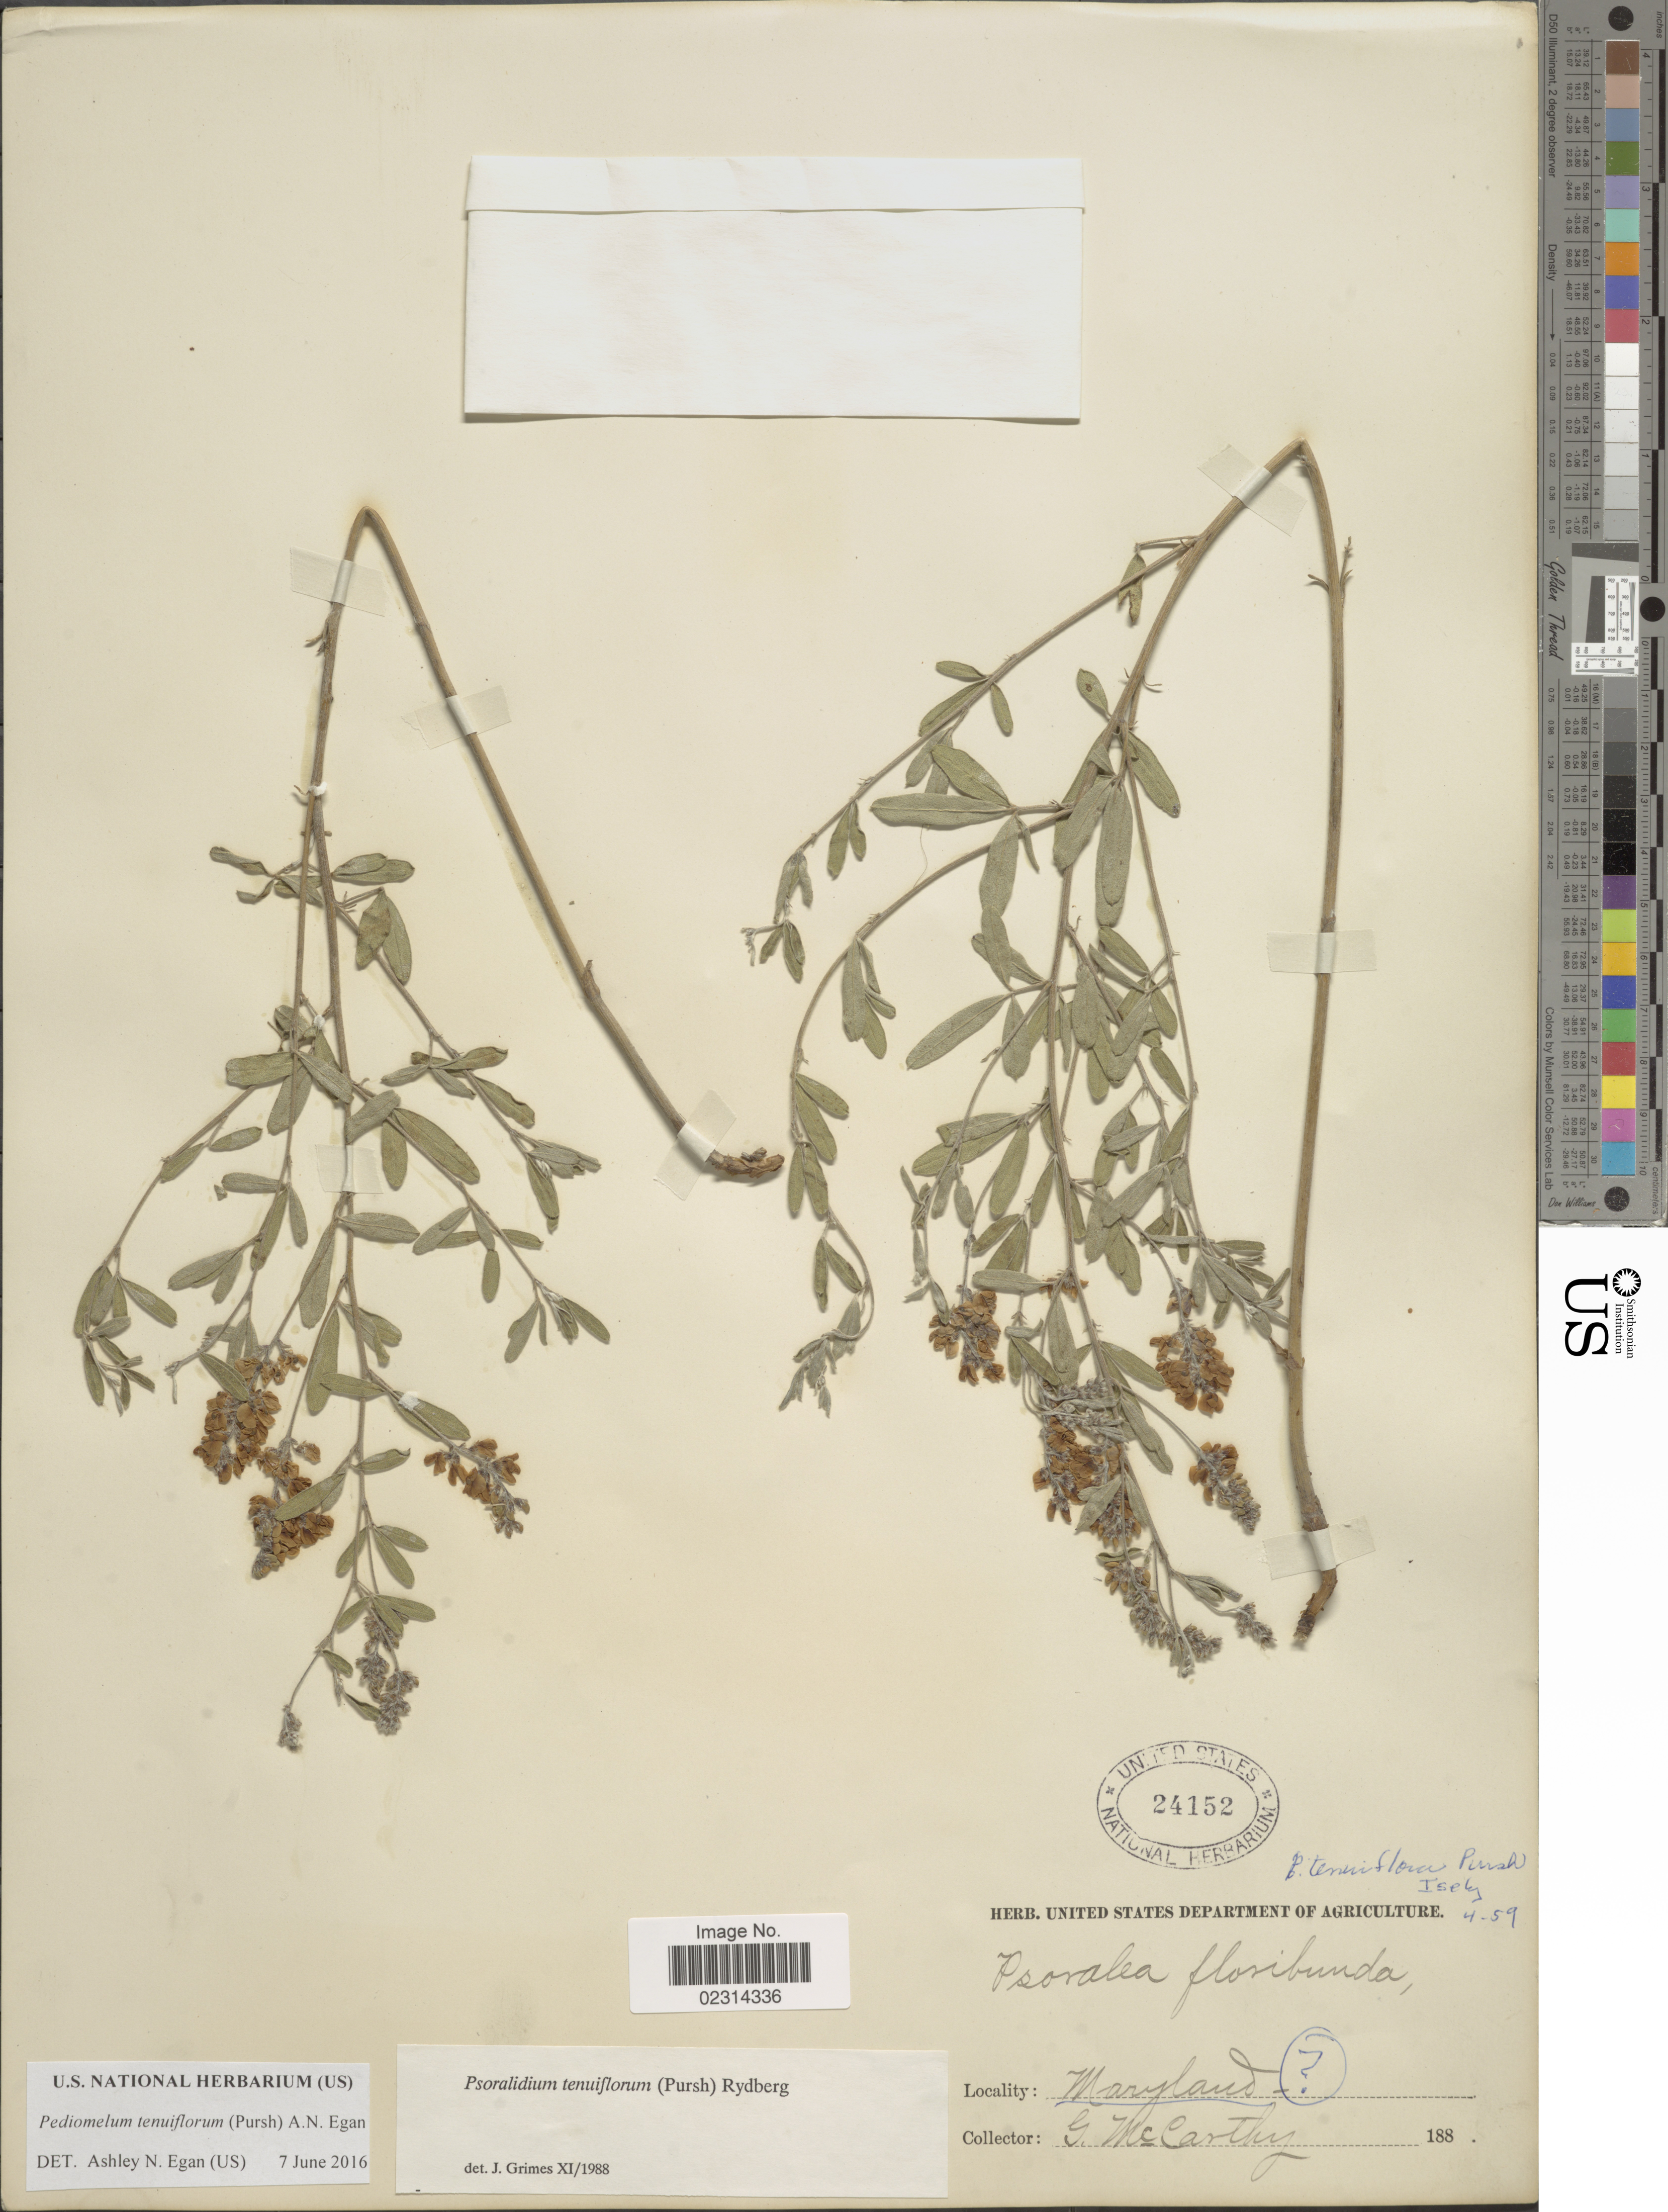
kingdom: Plantae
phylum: Tracheophyta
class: Magnoliopsida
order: Fabales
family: Fabaceae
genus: Psoralidium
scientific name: Psoralidium tenuiflorum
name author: (Pursh) Rydb.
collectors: G. McCarthy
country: United States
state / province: Maryland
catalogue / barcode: US 24152